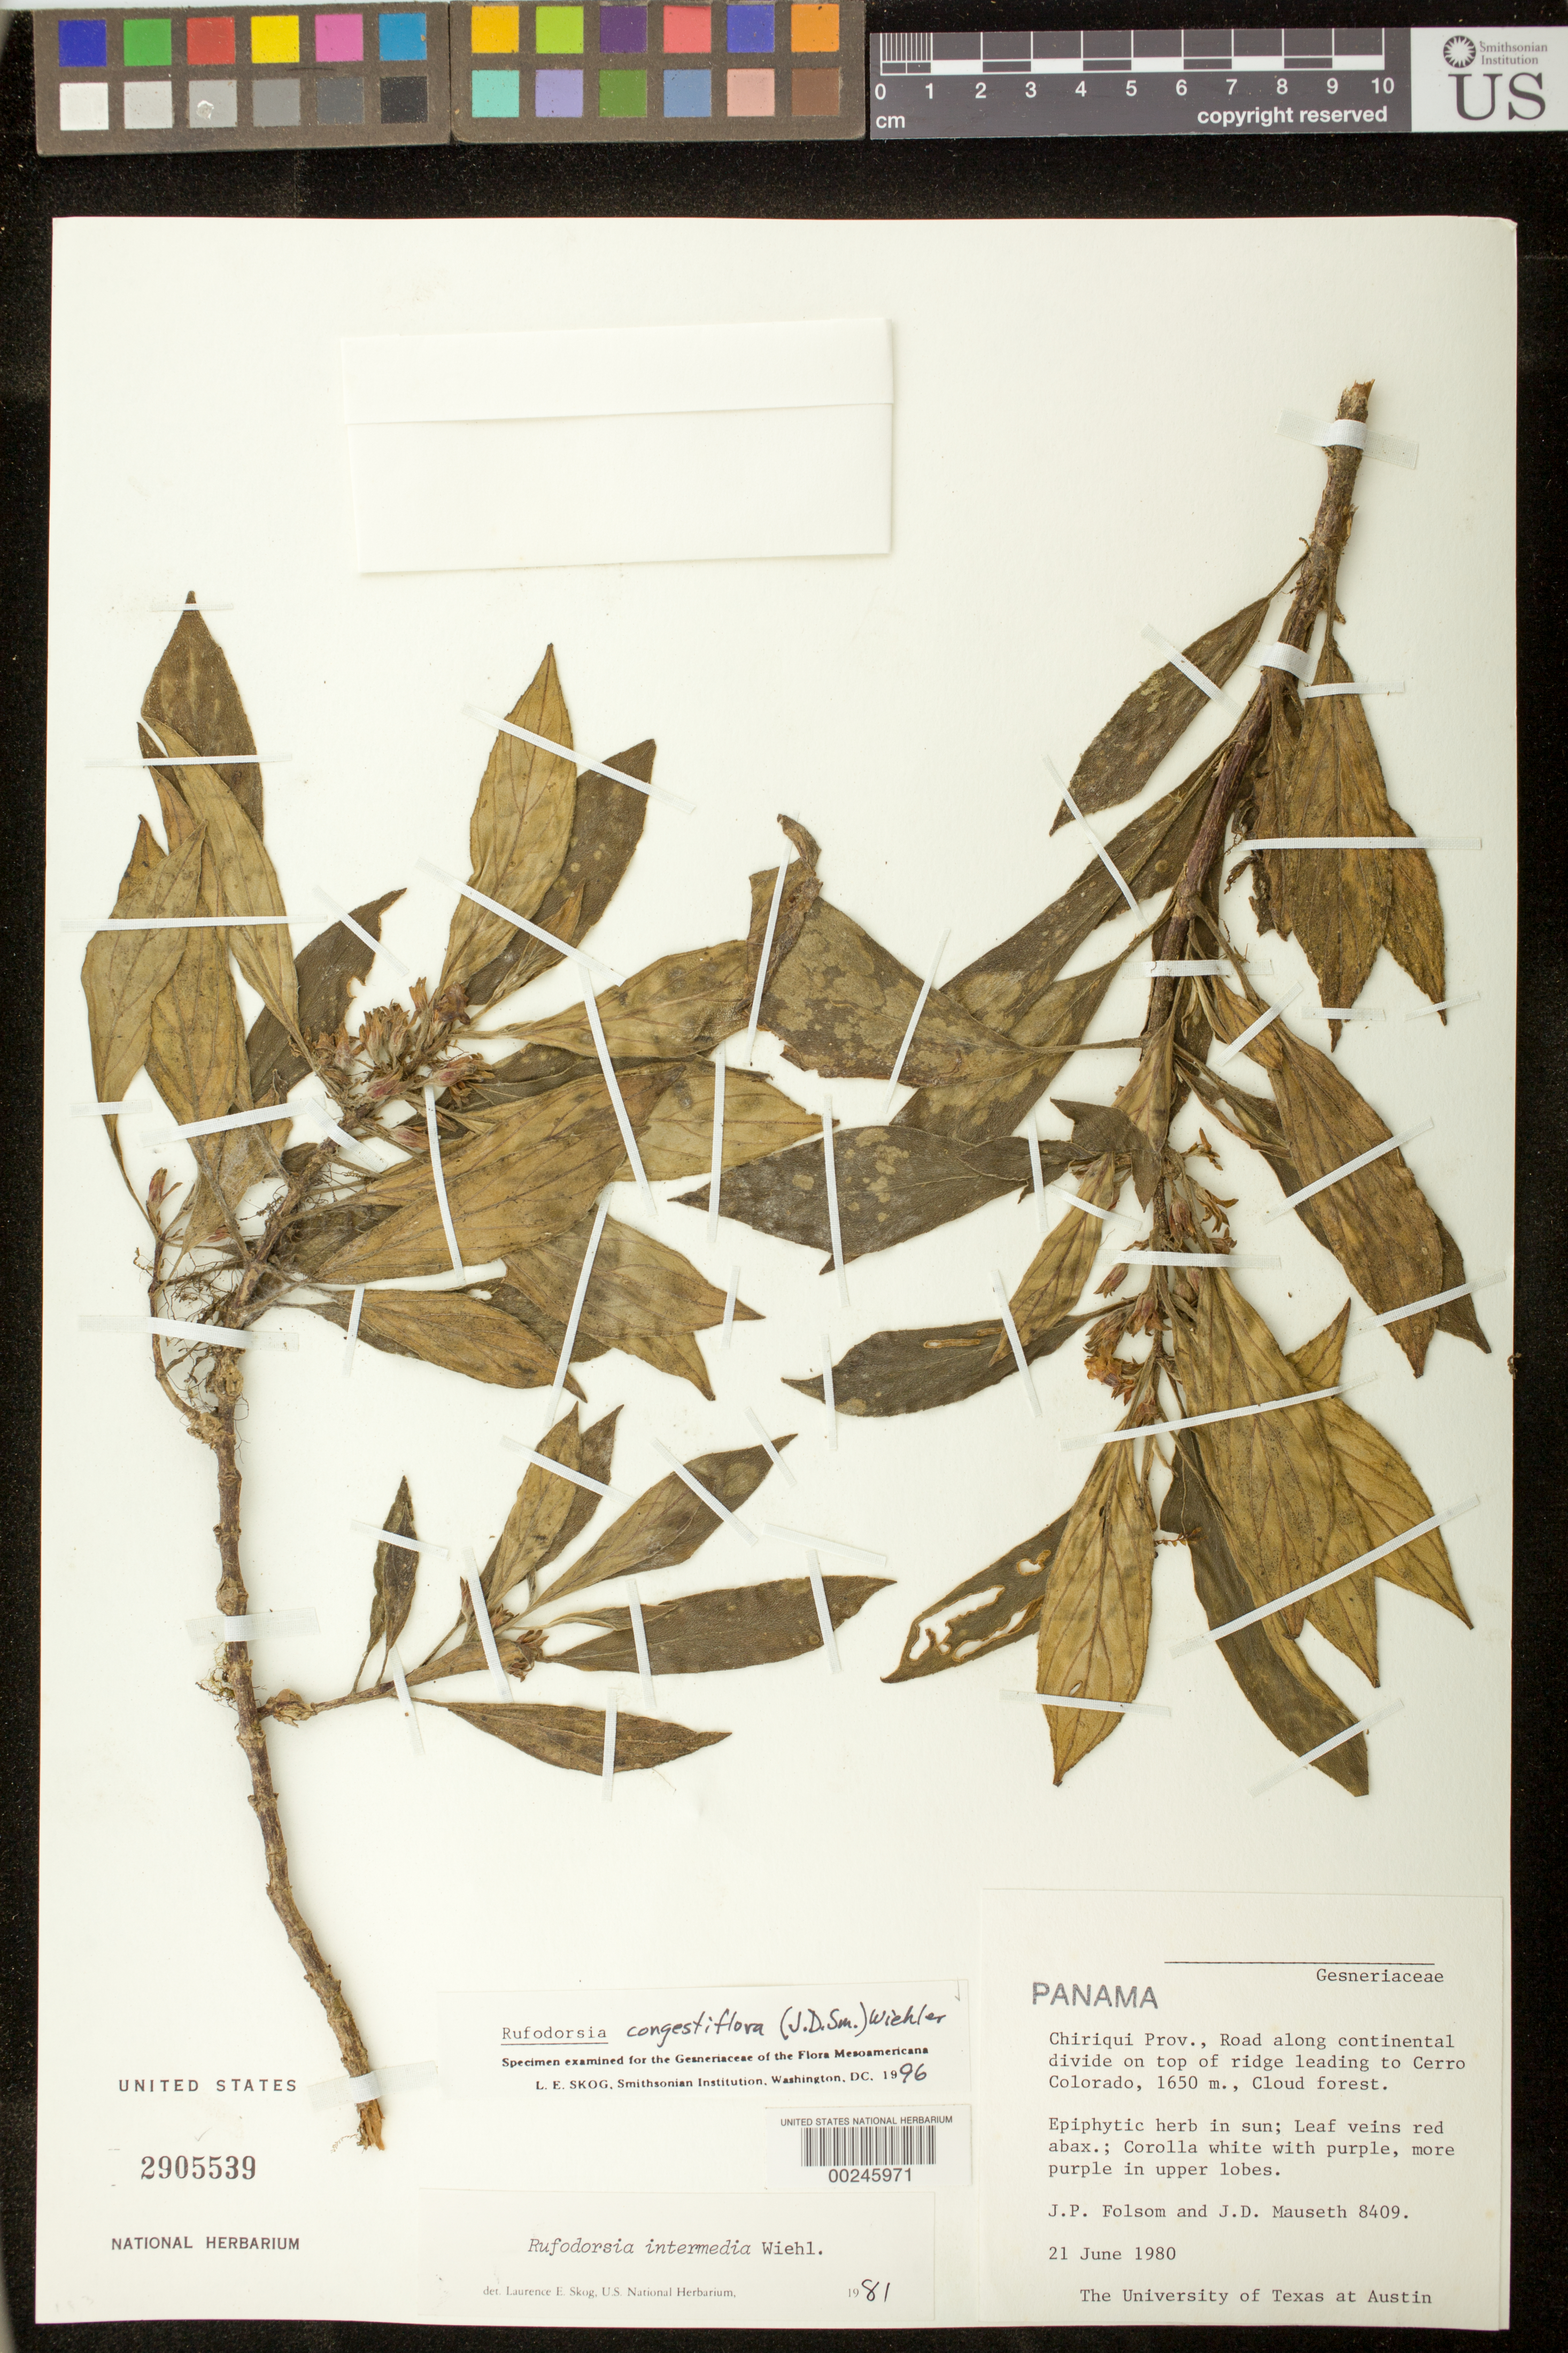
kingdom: Plantae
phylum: Tracheophyta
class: Magnoliopsida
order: Lamiales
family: Gesneriaceae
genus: Rufodorsia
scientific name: Rufodorsia congestiflora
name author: (Donn. Sm.) Wiehler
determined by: Barrie, F. R.; Skog, Laurence E.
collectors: J. P. Folsom & J. Mauseth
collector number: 8409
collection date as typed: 21 Jun 1980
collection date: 1980-06-21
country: Panama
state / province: Chiriquí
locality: Road along continental divide on top of ridge leading to Cerro Colorado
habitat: Cloud forest; in sun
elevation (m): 1650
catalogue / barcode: US 2905539